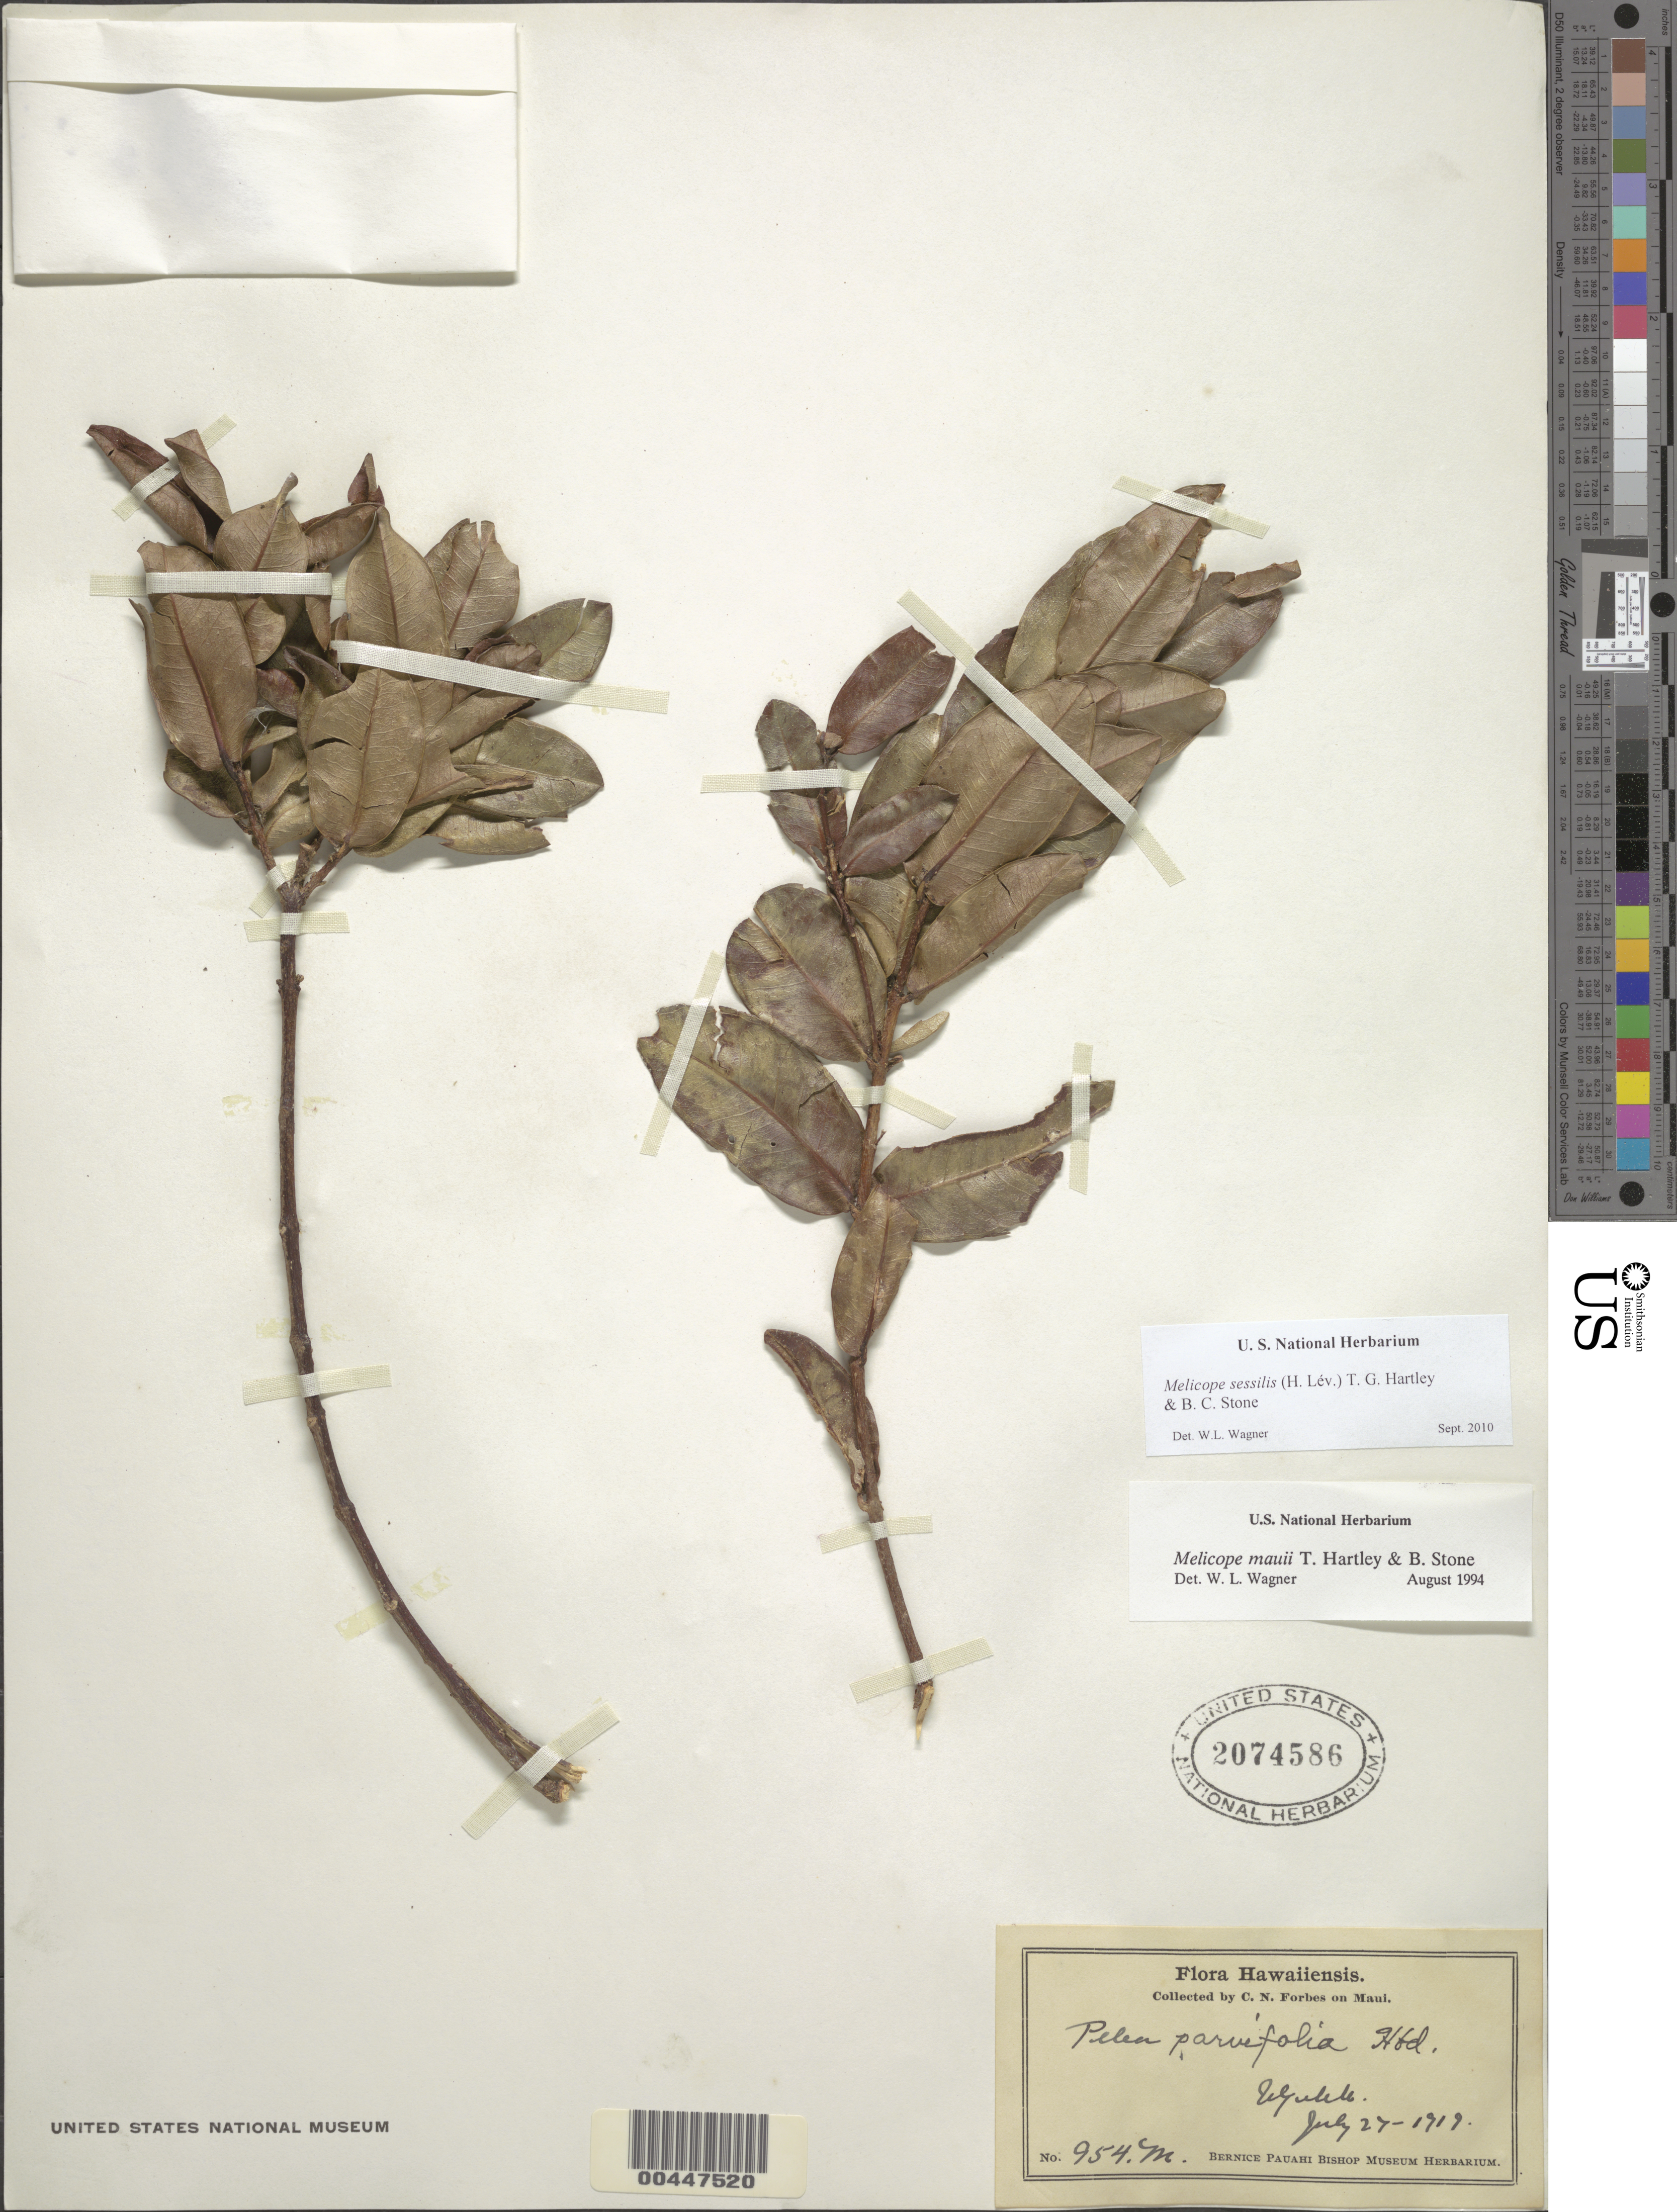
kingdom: Plantae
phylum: Tracheophyta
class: Magnoliopsida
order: Sapindales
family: Rutaceae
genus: Melicope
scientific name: Melicope sessilis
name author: (H. Lév.) T.G. Hartley & B.C. Stone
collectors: C. N. Forbes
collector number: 954.M.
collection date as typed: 27 Jul 1919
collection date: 1919-07-27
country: United States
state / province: Hawaii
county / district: Maui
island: Maui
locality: Ukulele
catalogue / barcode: US 2074586